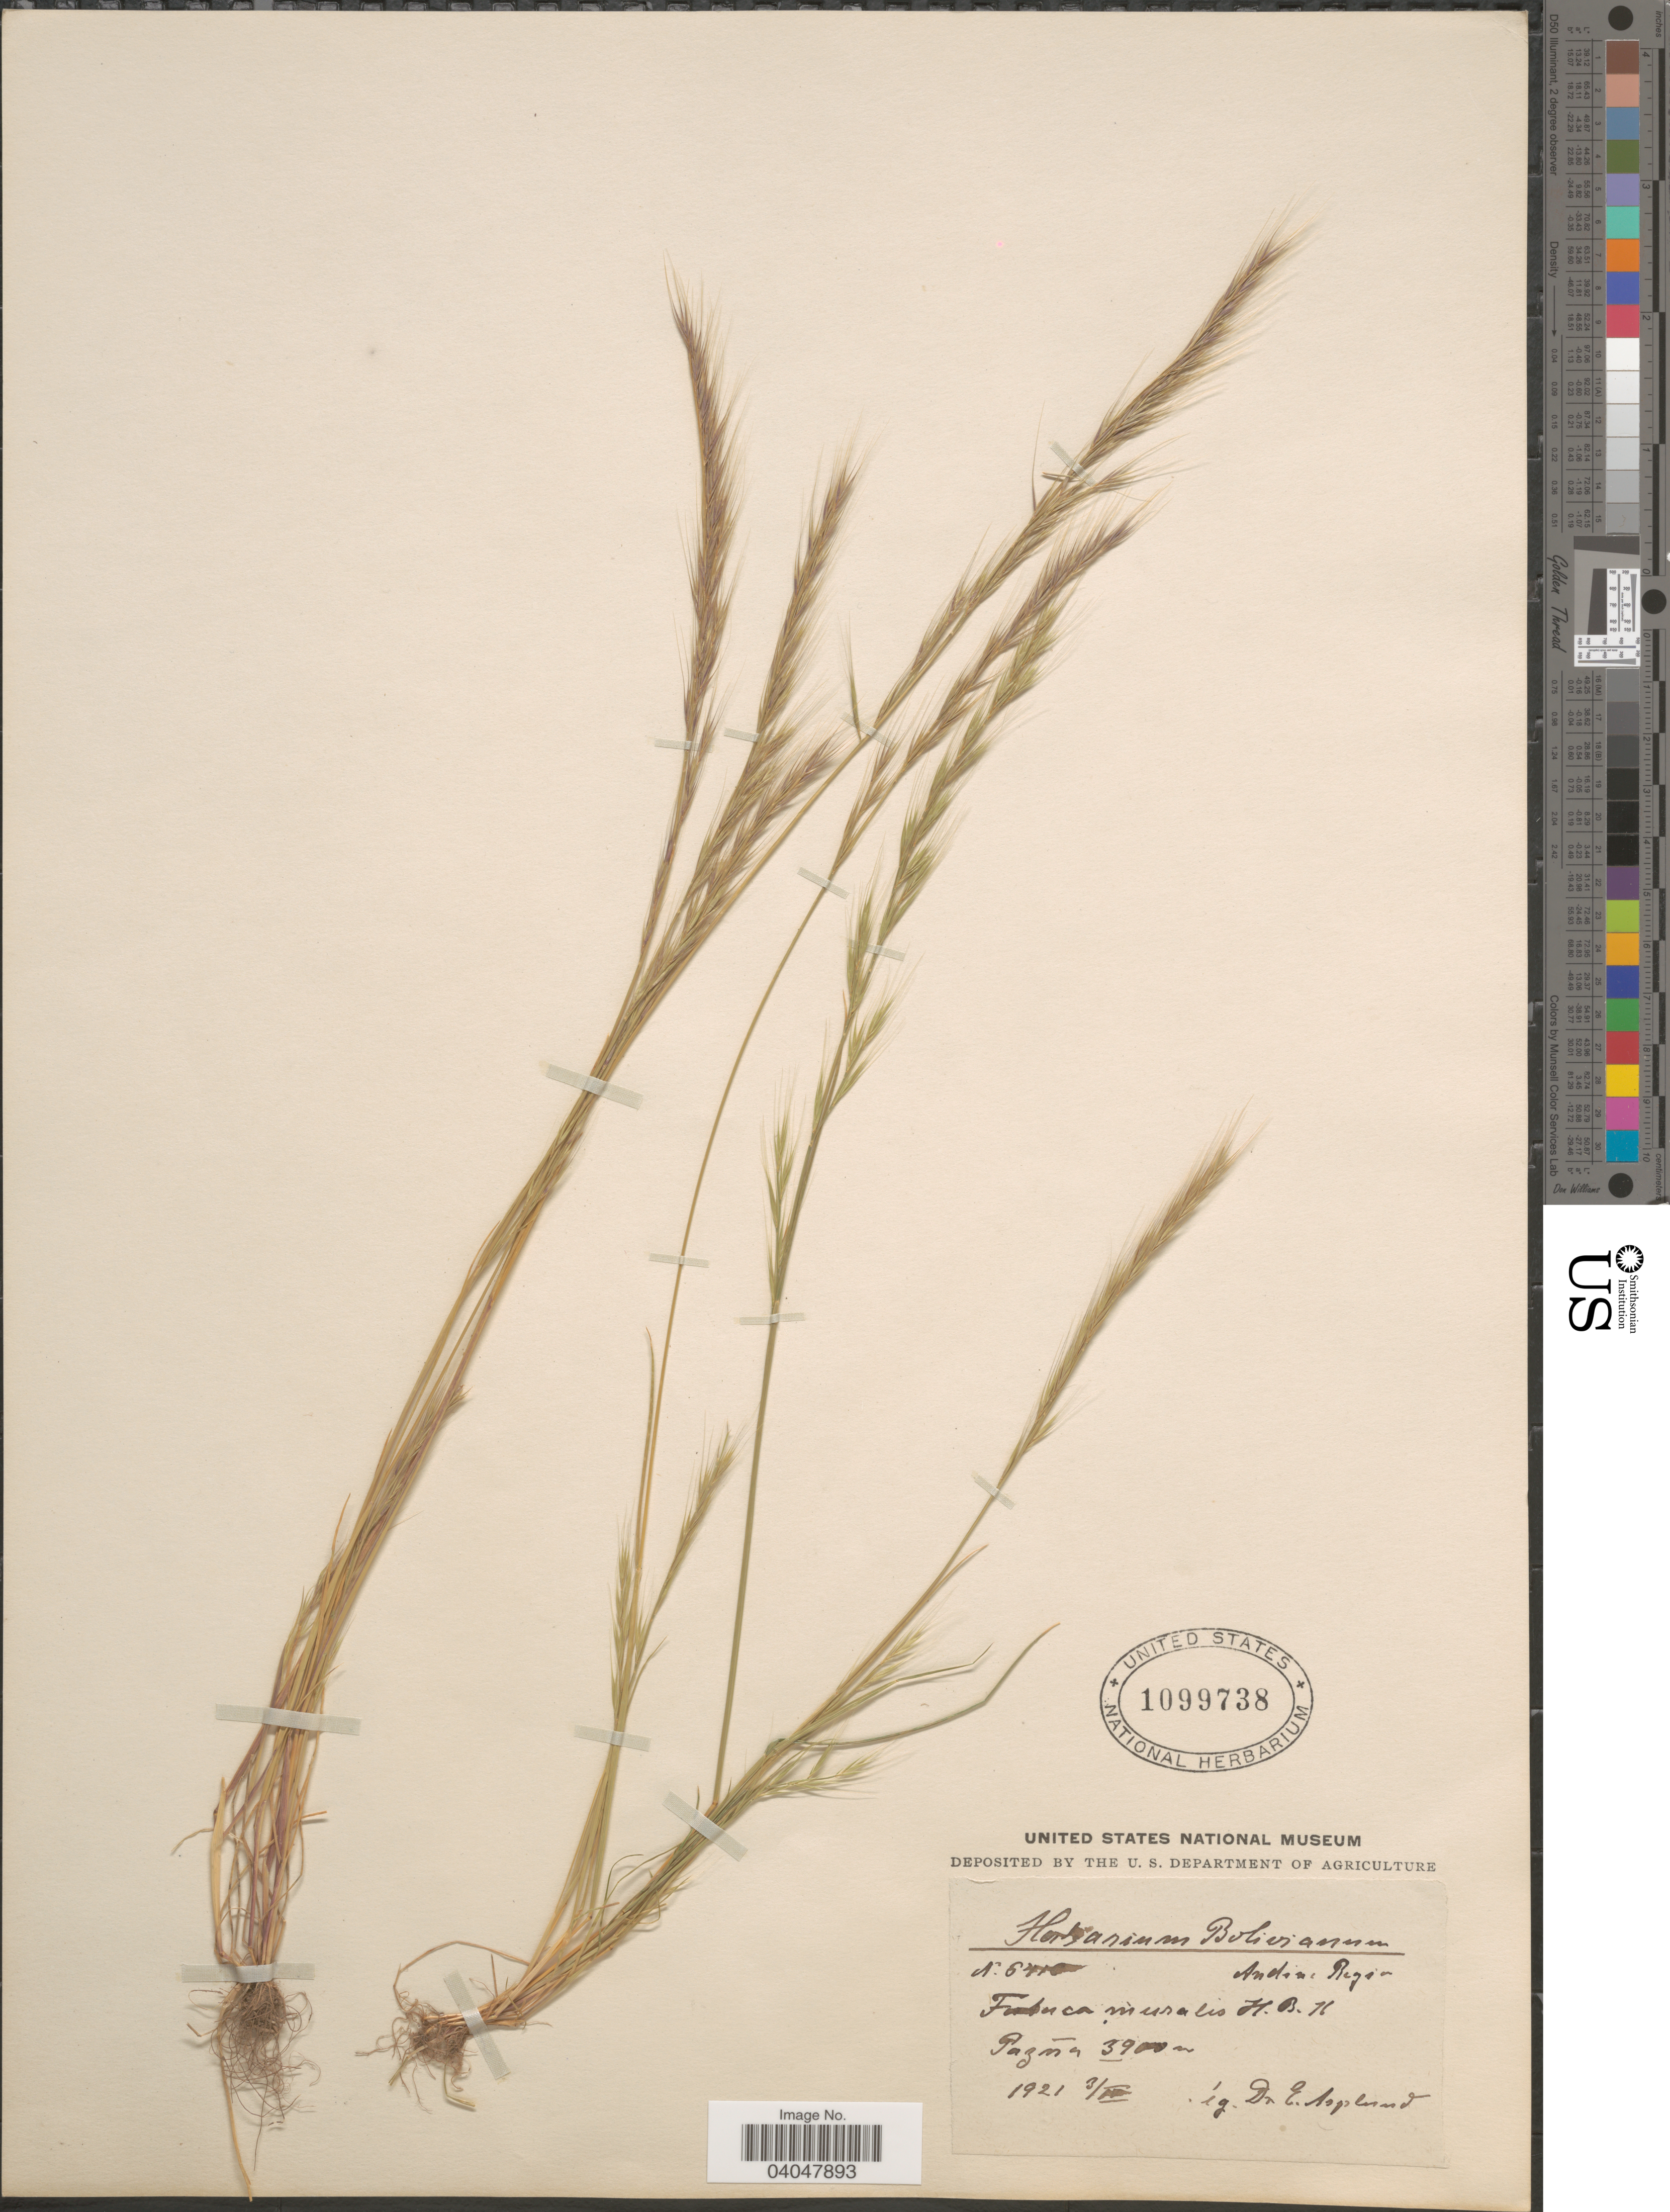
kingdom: Plantae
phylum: Tracheophyta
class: Liliopsida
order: Poales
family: Poaceae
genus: Festuca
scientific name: Festuca megalura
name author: Nutt.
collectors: E. Asplund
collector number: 5416*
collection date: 1921-04-03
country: Bolivia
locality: Andina Region. Pazna.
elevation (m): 3900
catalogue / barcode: US 1099738